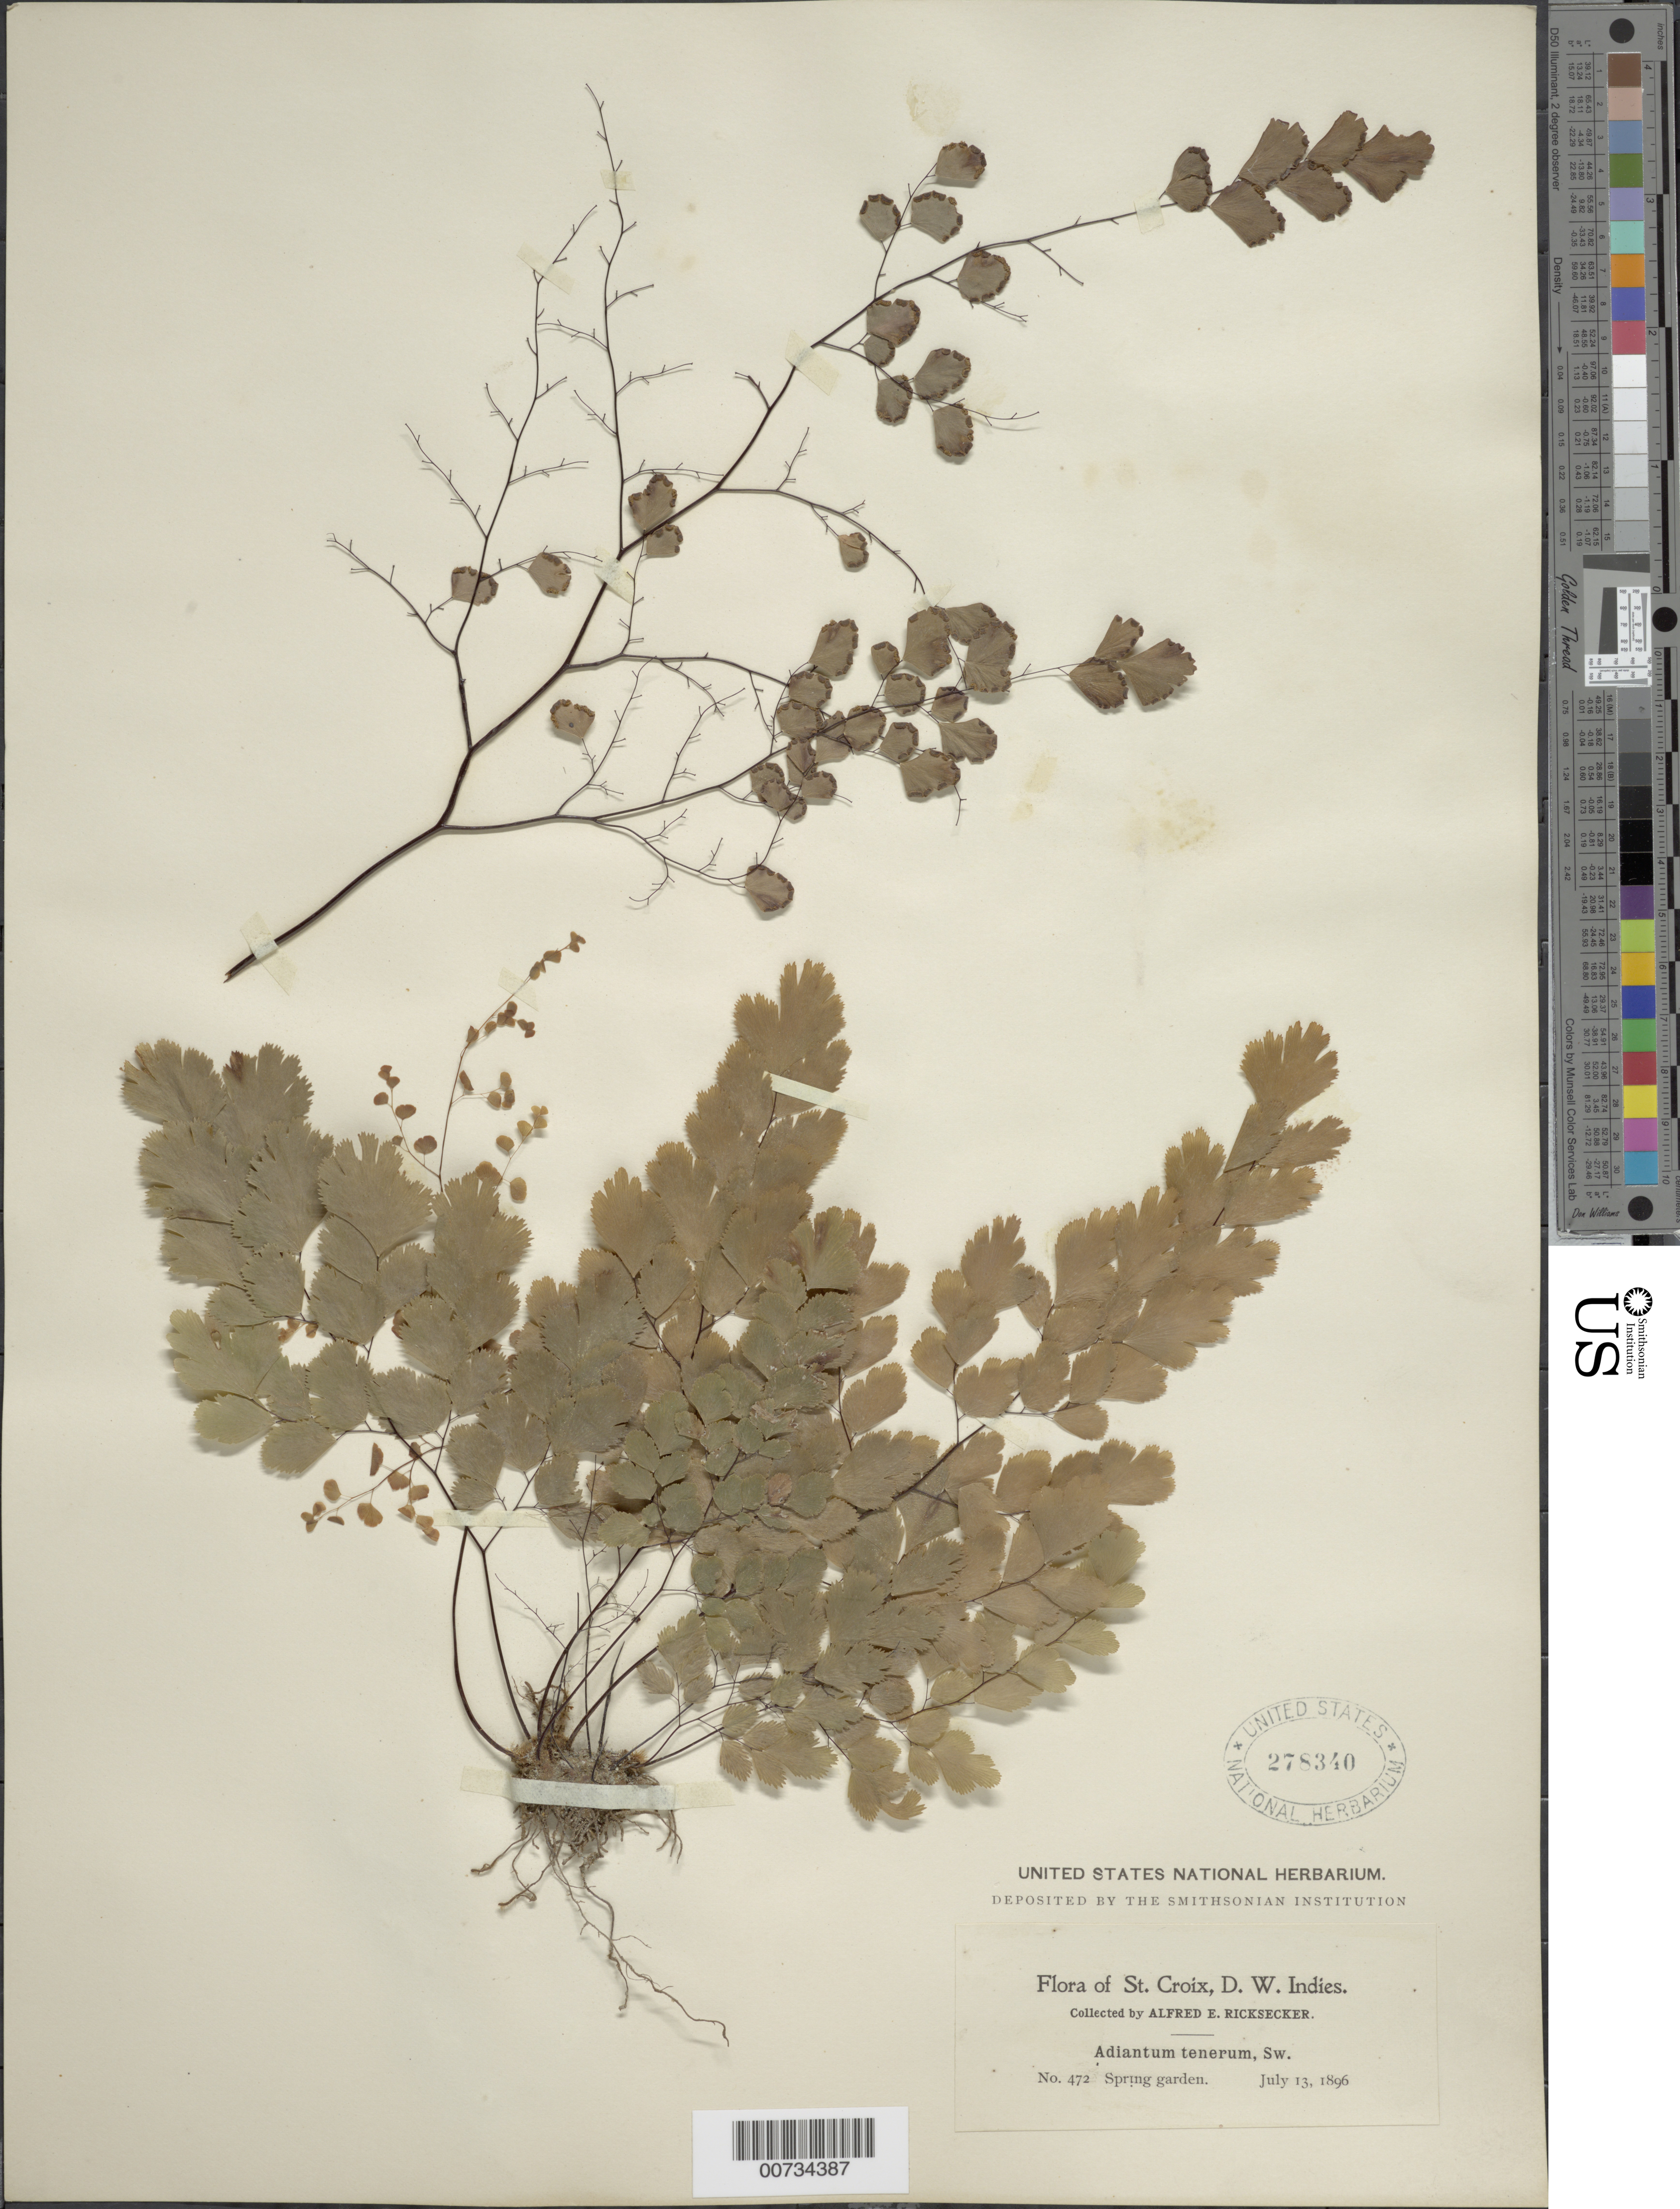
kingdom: Plantae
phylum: Tracheophyta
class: Polypodiopsida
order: Polypodiales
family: Pteridaceae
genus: Adiantum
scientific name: Adiantum tenerum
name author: Sw.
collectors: A. E. Ricksecker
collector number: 472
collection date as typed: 13 Jul 1896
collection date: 1896-07-13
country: U.S. Virgin Islands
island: St. Croix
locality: St. Croix, Spring garden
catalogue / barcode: US 278340